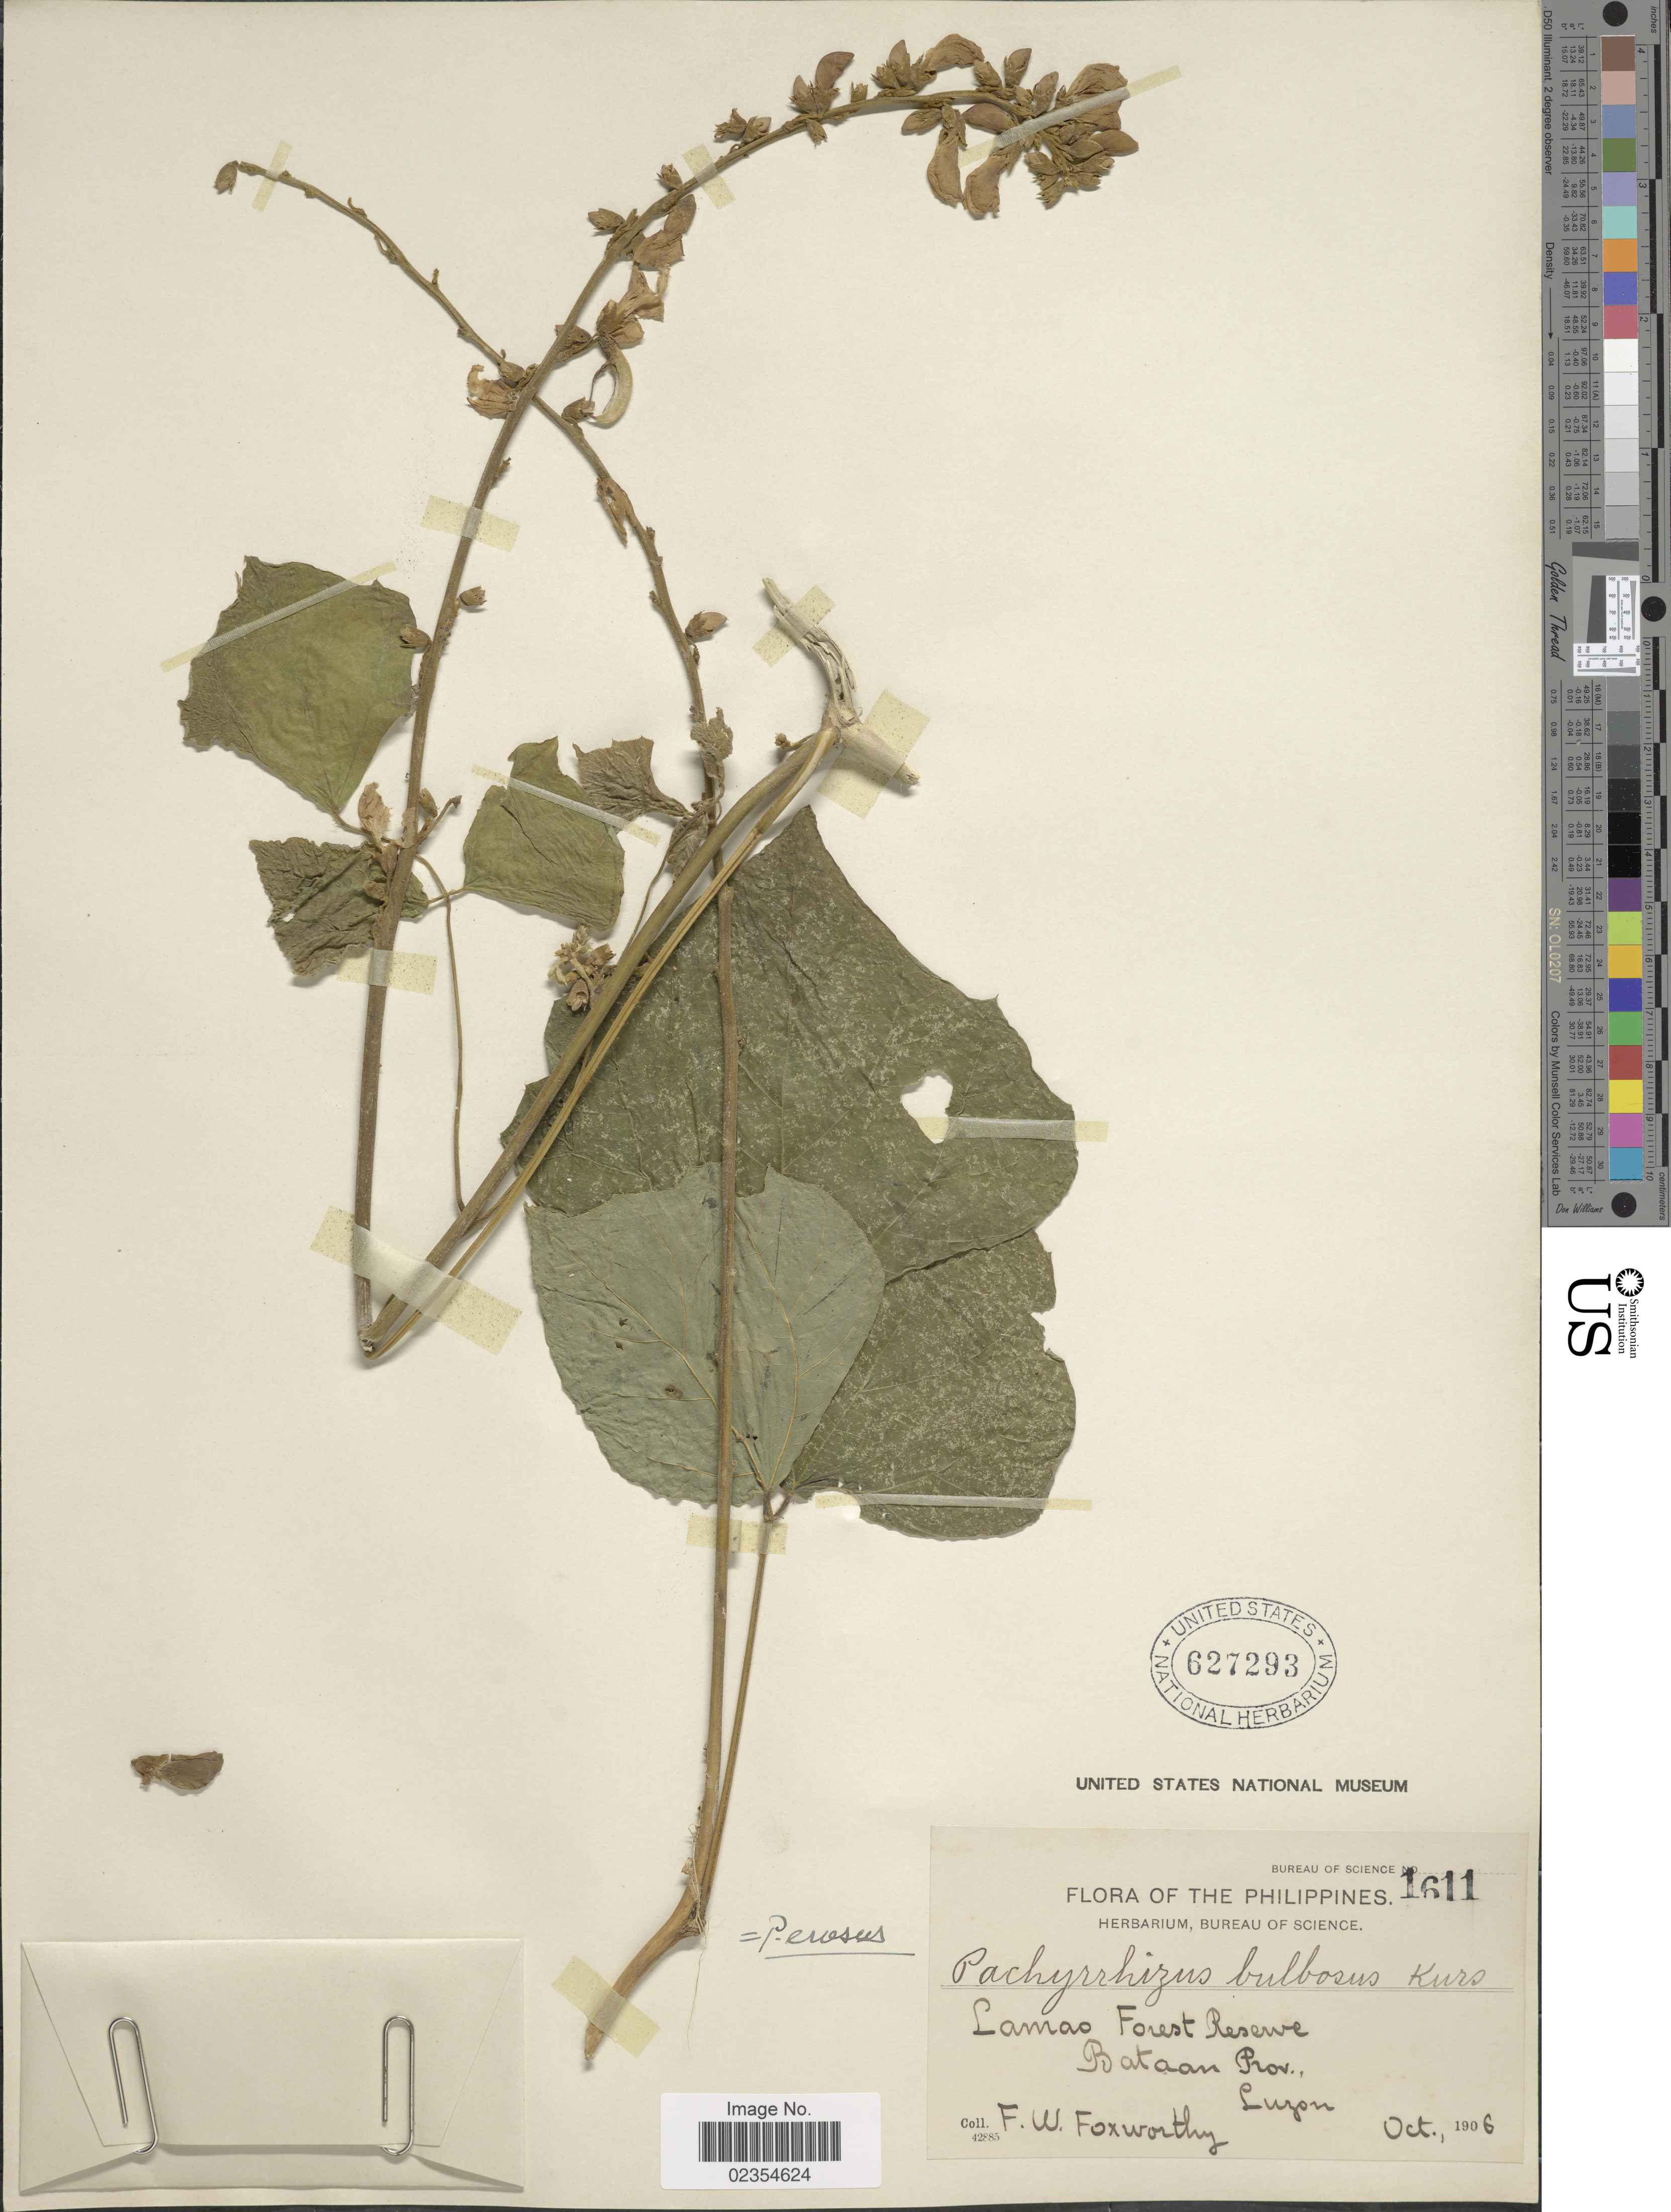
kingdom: Plantae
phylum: Tracheophyta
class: Magnoliopsida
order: Fabales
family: Fabaceae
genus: Pachyrhizus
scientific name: Pachyrhizus erosus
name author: (L.) Urb.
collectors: F. W. Foxworthy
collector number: Bureau Of Science 1611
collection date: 1906-10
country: Philippines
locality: Lamao Forest Reserve, Bataan Prov., Luzon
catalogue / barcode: US 627293